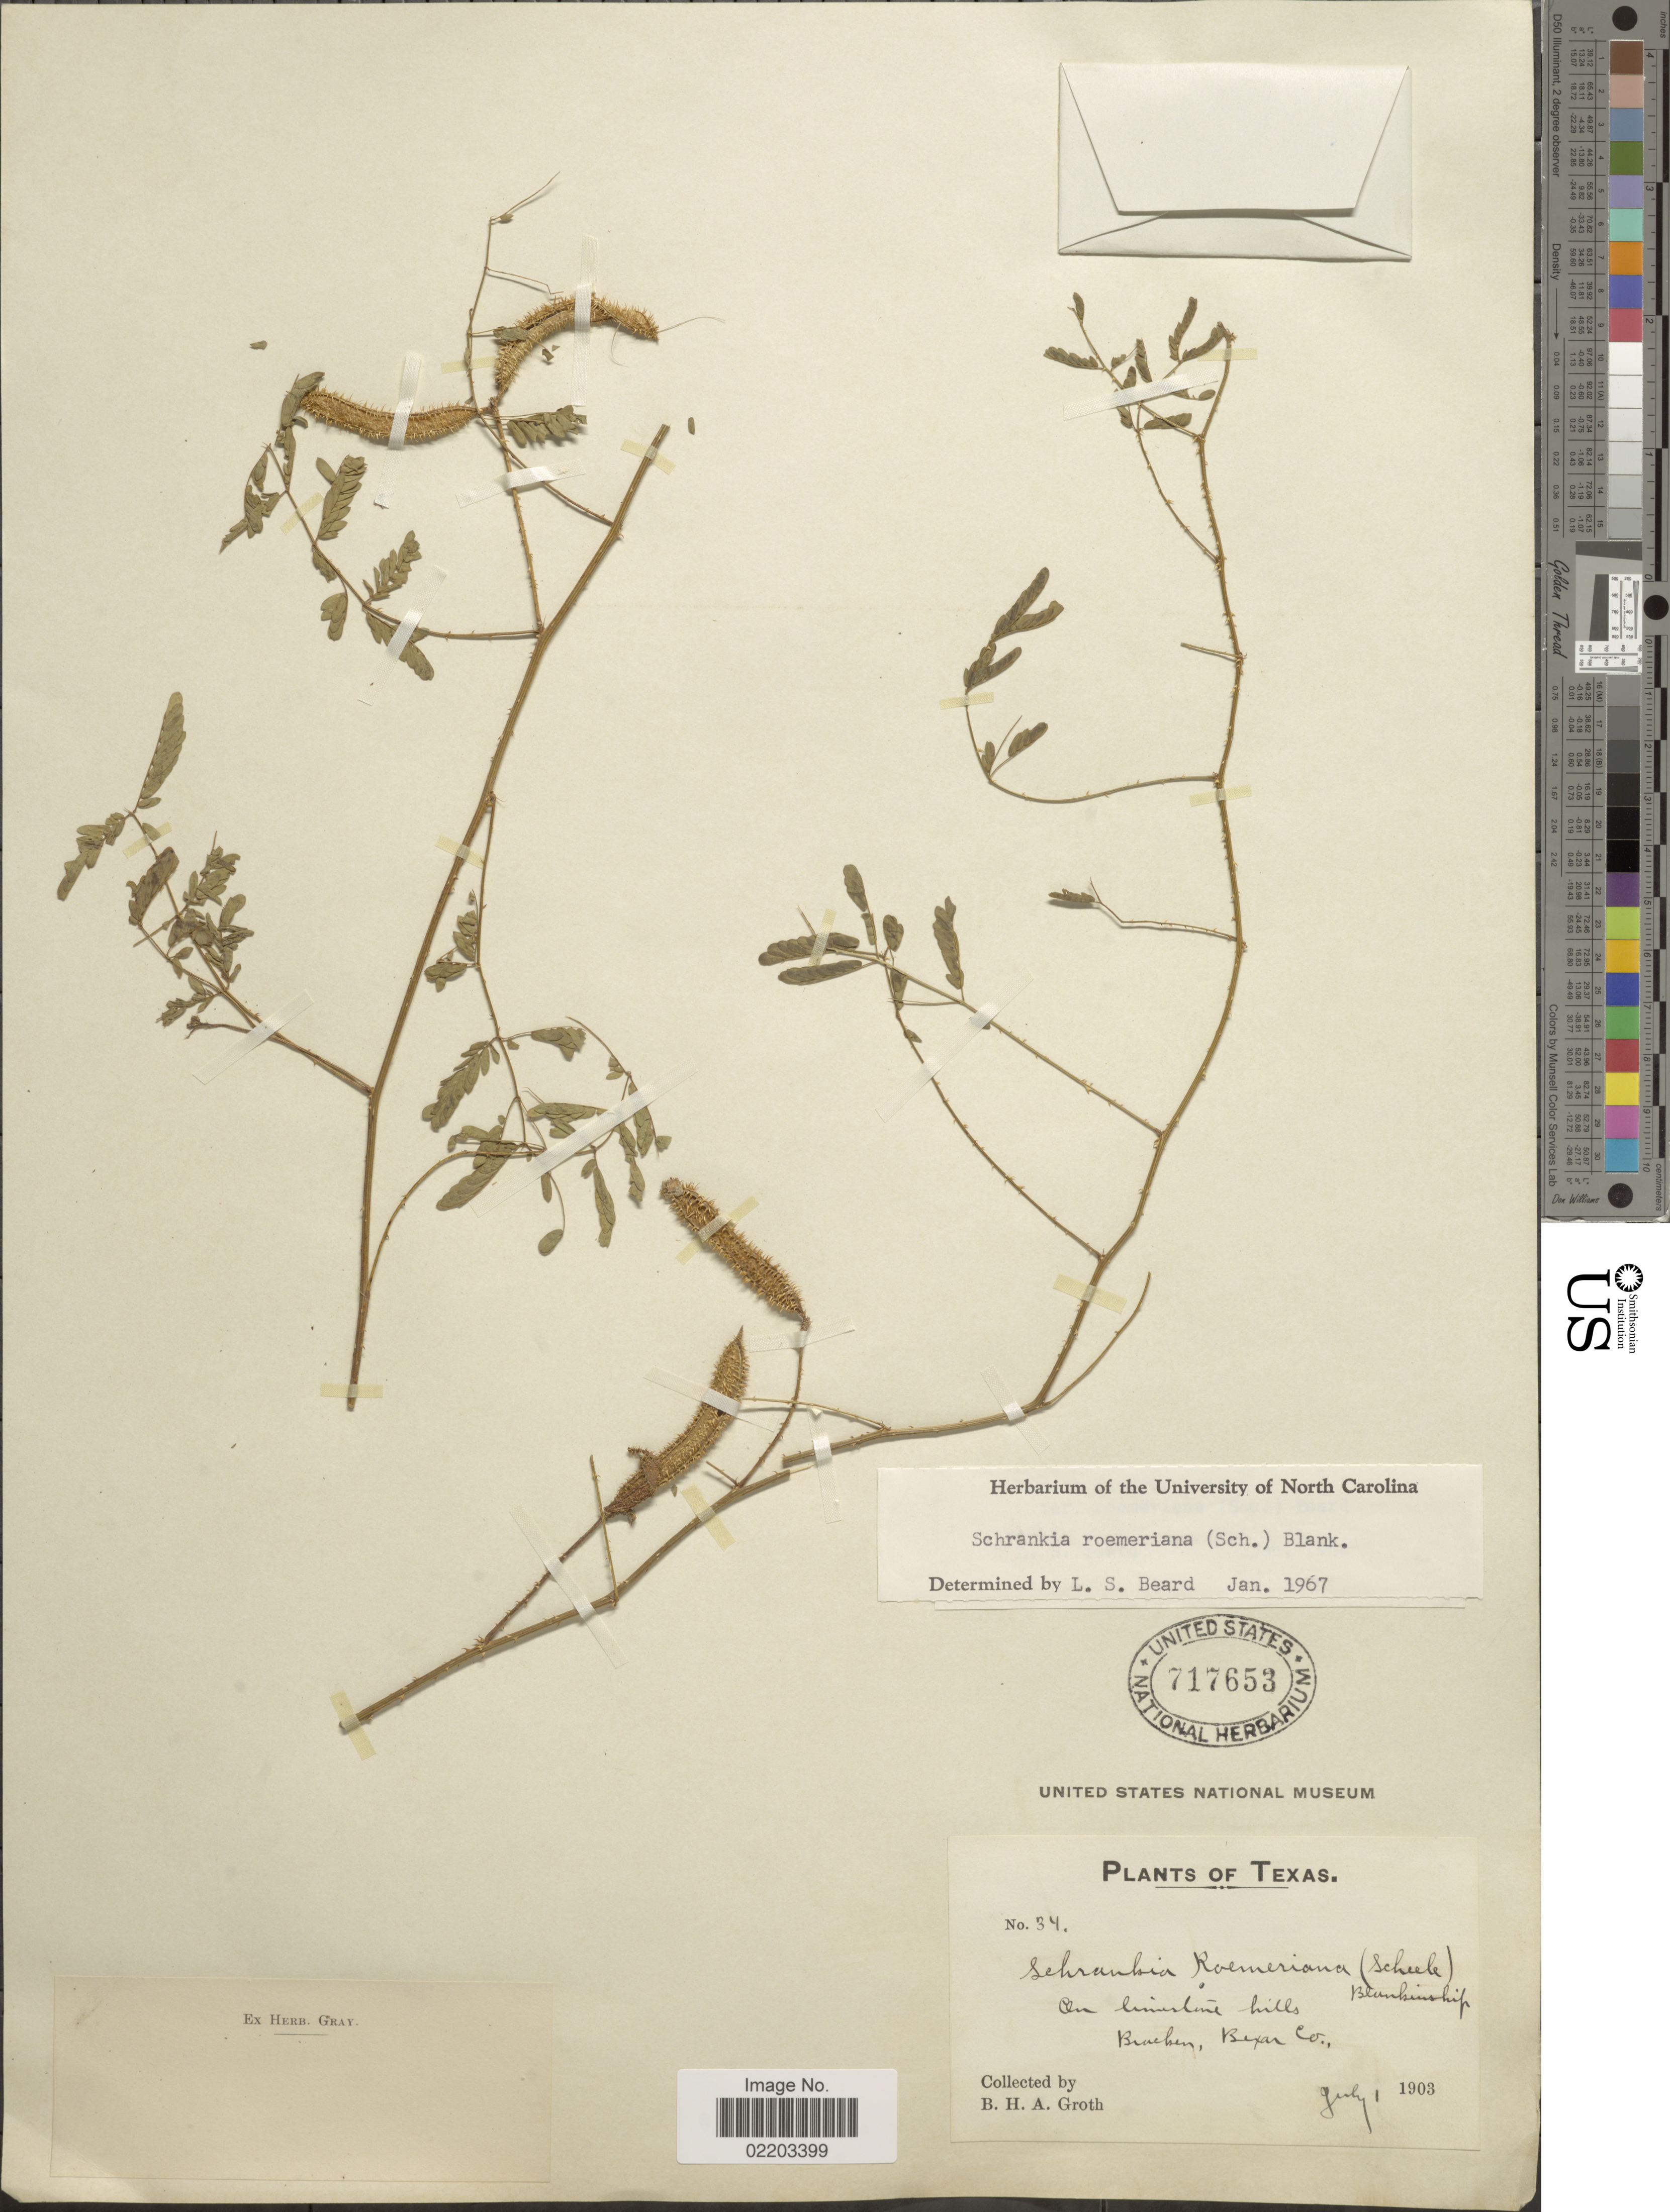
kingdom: Plantae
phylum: Tracheophyta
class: Magnoliopsida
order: Fabales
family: Fabaceae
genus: Mimosa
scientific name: Mimosa roemeriana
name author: Scheele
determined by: U.S. National Herbarium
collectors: B. Groth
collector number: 34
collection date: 1903-07-01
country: United States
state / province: Texas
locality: On limestone hills Braksen, Bexar Co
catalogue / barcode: US 717653